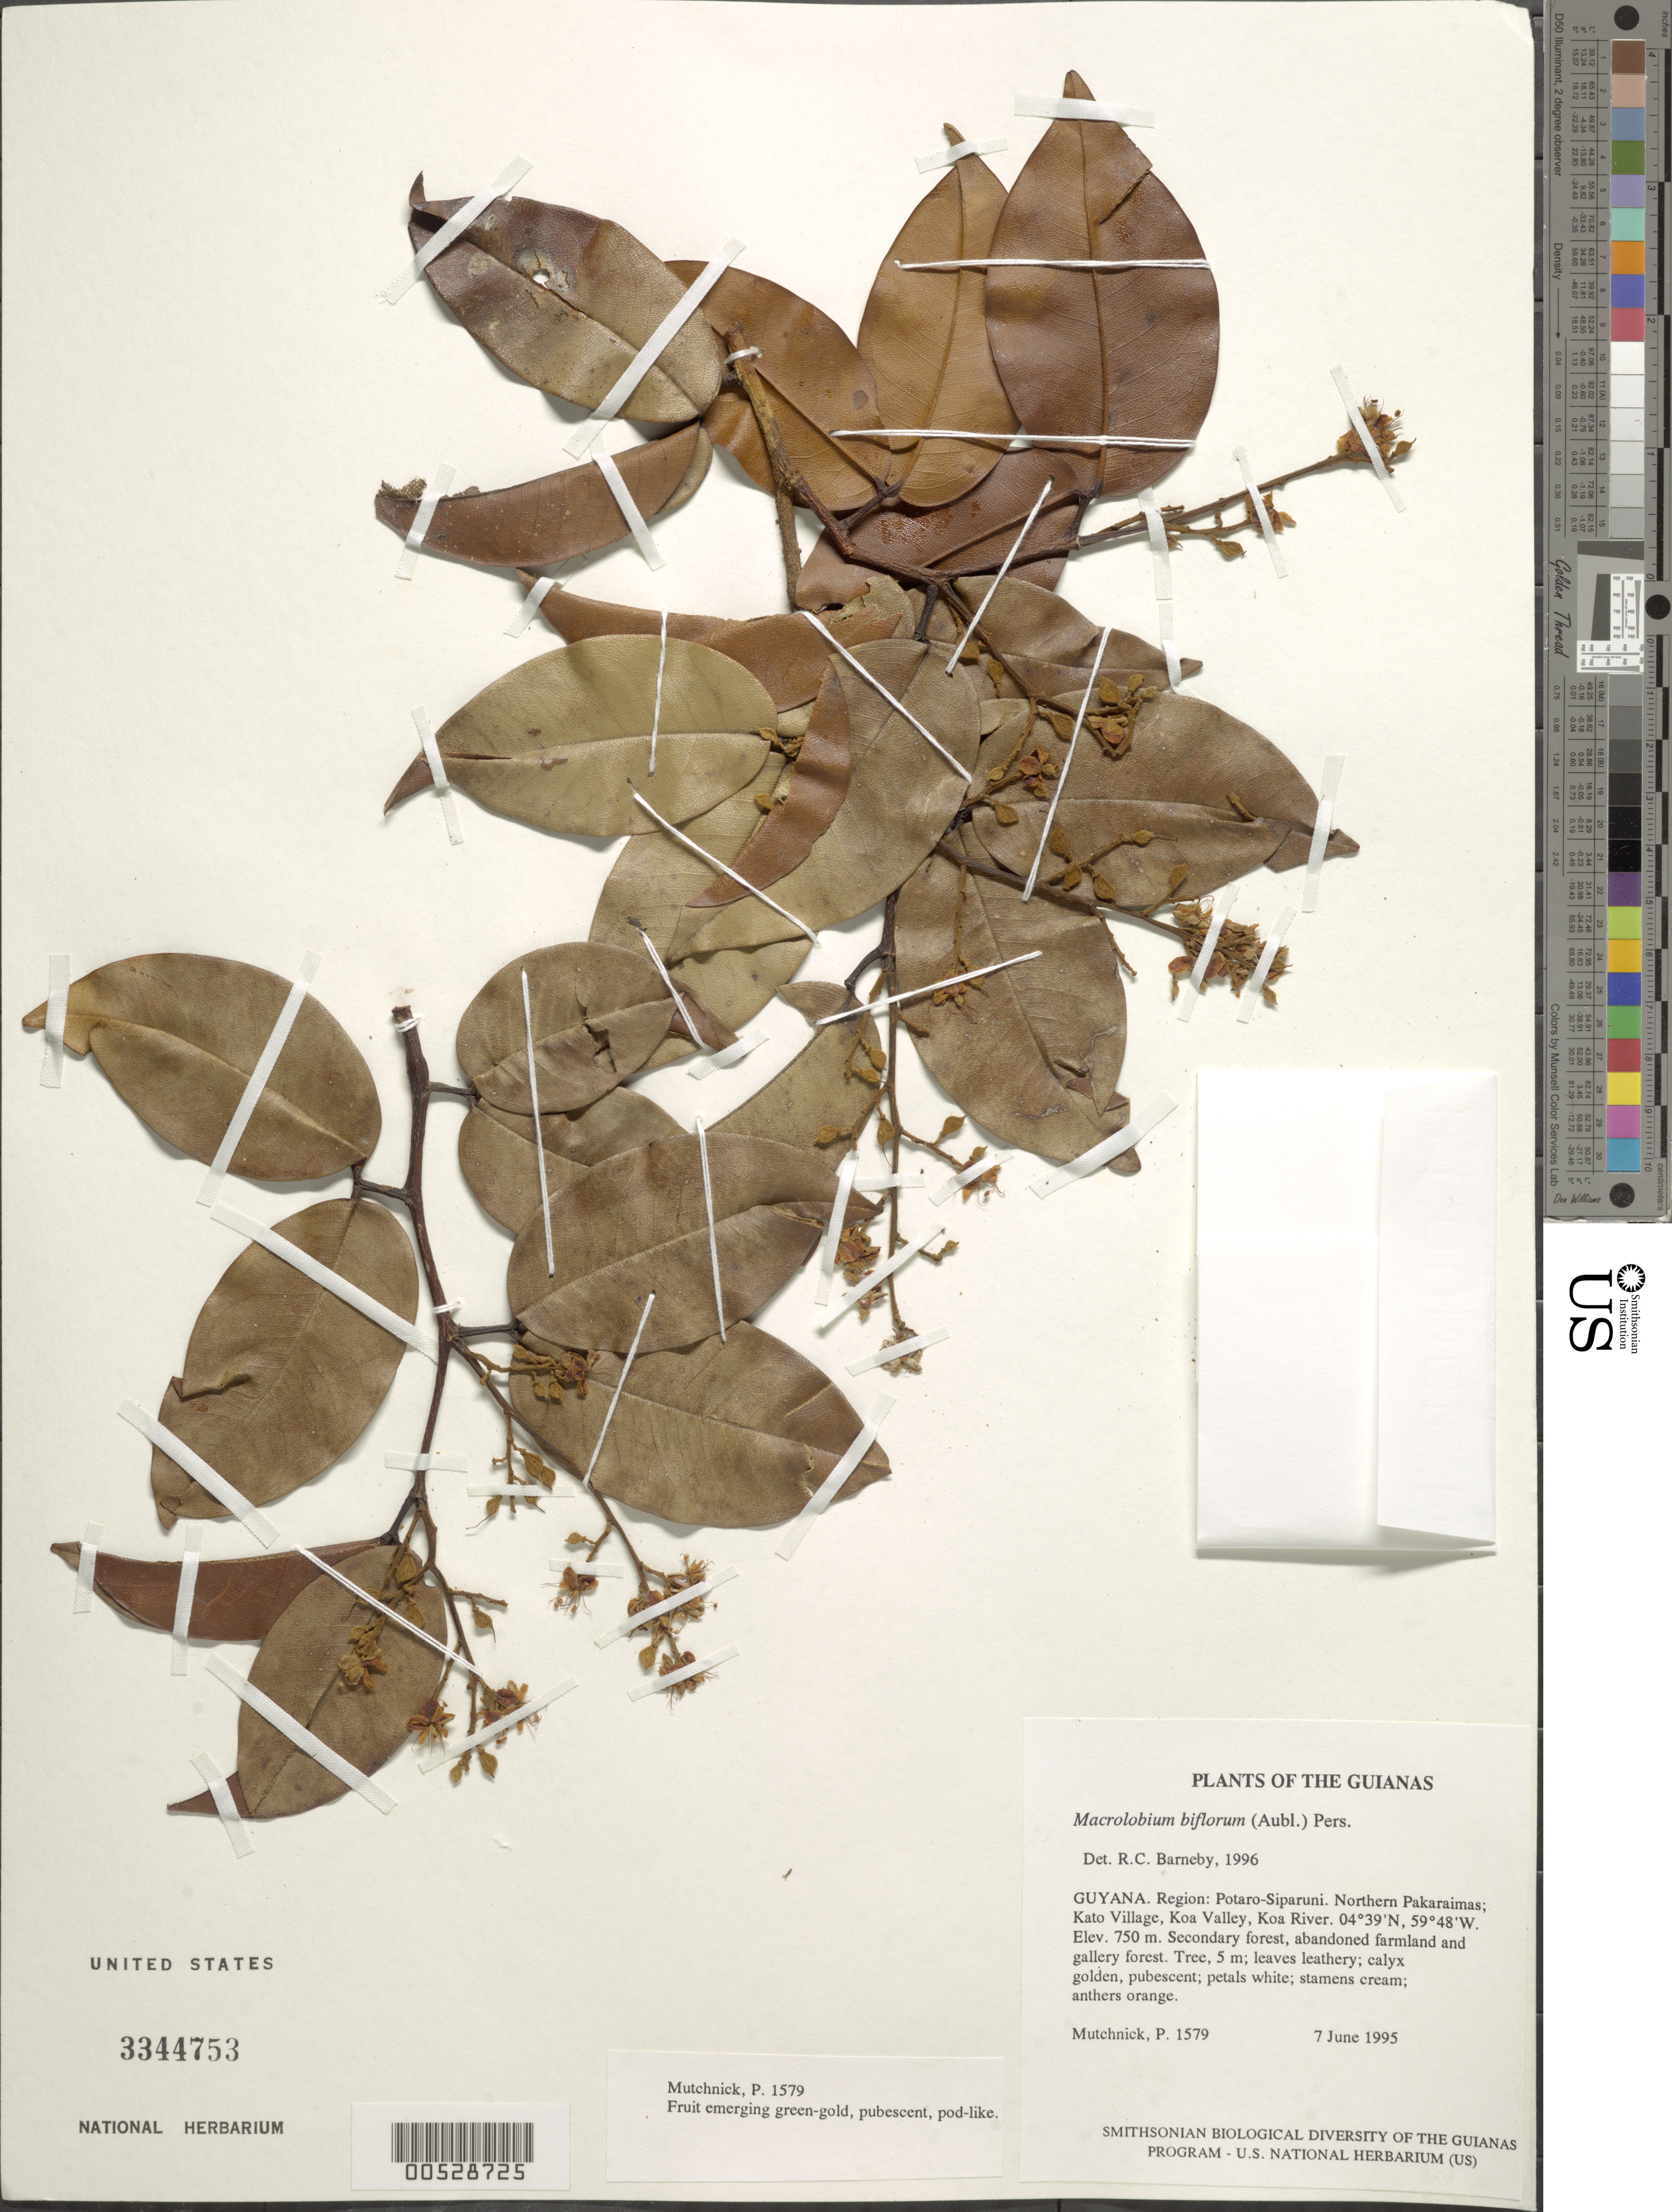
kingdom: Plantae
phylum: Tracheophyta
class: Magnoliopsida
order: Fabales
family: Fabaceae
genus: Macrolobium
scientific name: Macrolobium bifolium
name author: (Aubl.) Pers.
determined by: Barneby, Rupert C., (NY)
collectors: P. Mutchnick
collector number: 1579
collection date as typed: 7 June 1995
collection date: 1995-06-07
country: Guyana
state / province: Potaro-Siparuni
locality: Northern Pakaraimas; Kato Village, Koa Valley, Koa River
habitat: Secondary forest, abandoned farmland and gallery forest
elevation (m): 750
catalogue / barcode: US 3344753